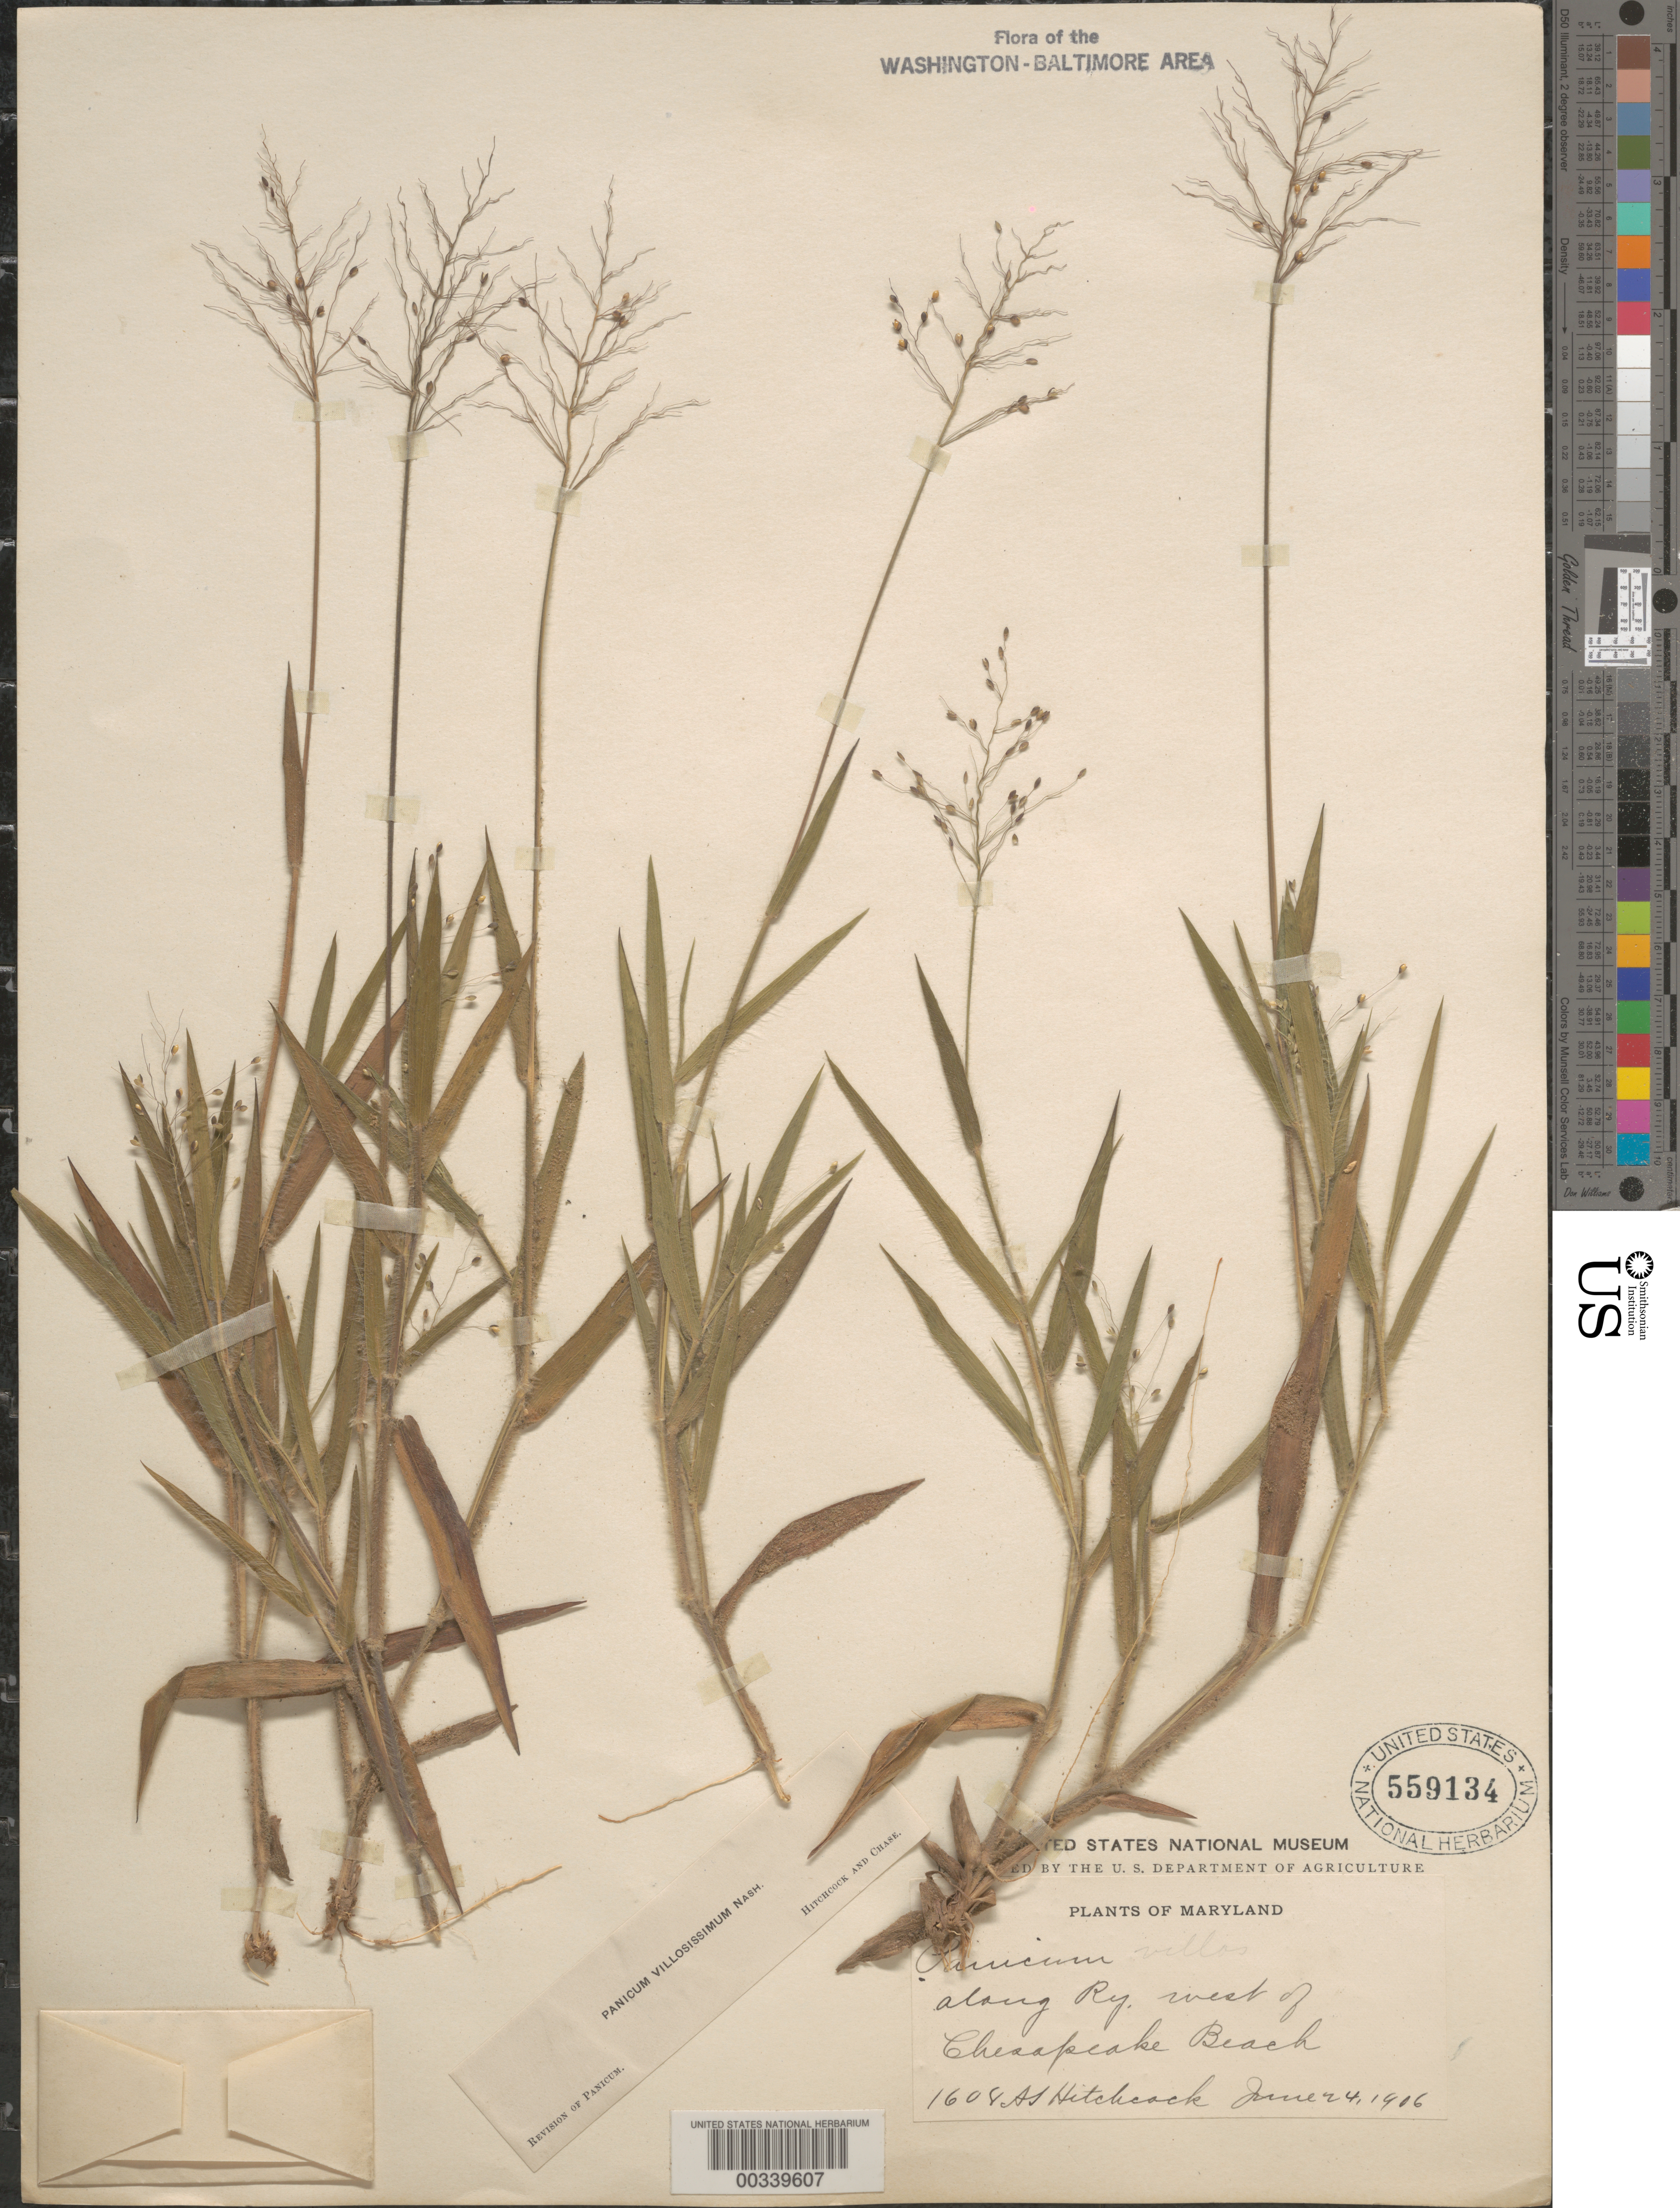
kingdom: Plantae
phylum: Tracheophyta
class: Liliopsida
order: Poales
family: Poaceae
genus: Dichanthelium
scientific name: Dichanthelium ovale subsp. villosissimum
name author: (Nash) Freckmann & Lelong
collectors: A. S. Hitchcock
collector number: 1608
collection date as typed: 24 Jun 1906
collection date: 1906-06-24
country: United States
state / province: Maryland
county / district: Calvert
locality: W of Chesapeake Beach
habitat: Along railway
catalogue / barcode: US 559134